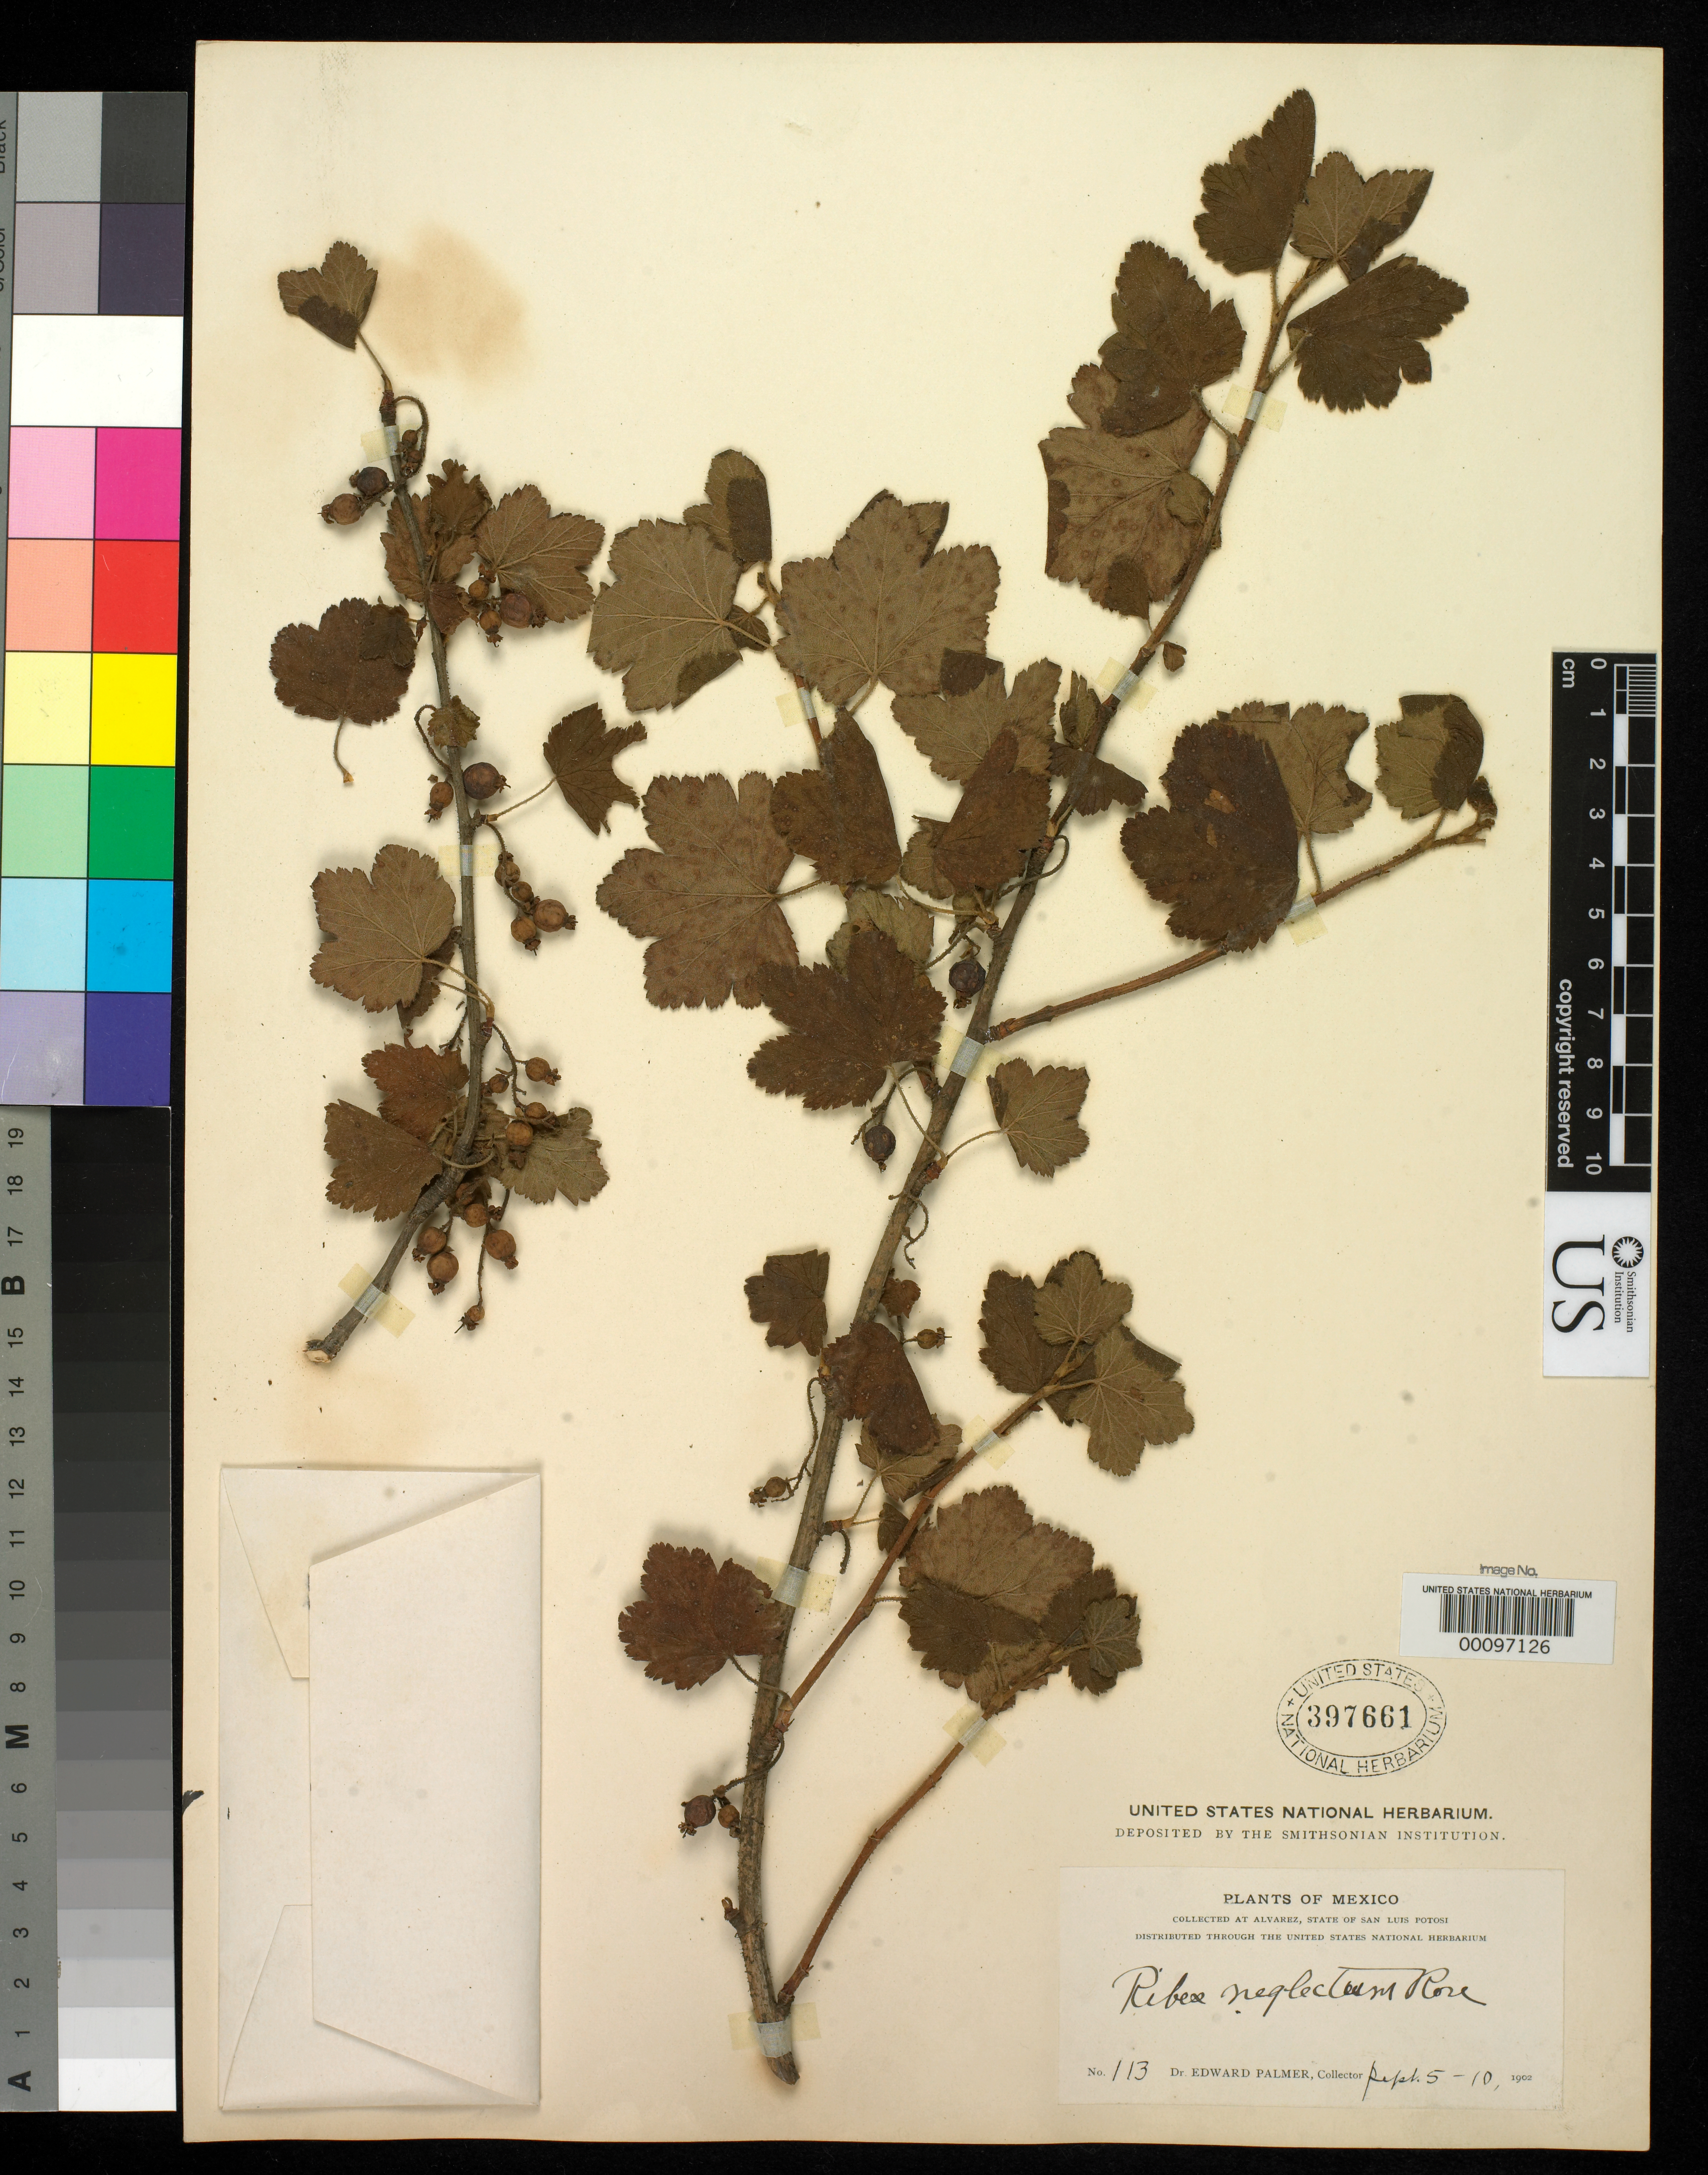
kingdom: Plantae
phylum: Tracheophyta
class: Magnoliopsida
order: Saxifragales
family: Grossulariaceae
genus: Ribes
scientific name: Ribes neglectum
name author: Rose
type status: Holotype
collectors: E. Palmer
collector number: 113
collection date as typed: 05 Sep 1902 to 10 Sep 1902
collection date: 1902-09-05/1902-09-10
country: Mexico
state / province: San Luis Potosi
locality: Alvarez, near San Luis Potosi.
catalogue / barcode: US 397661